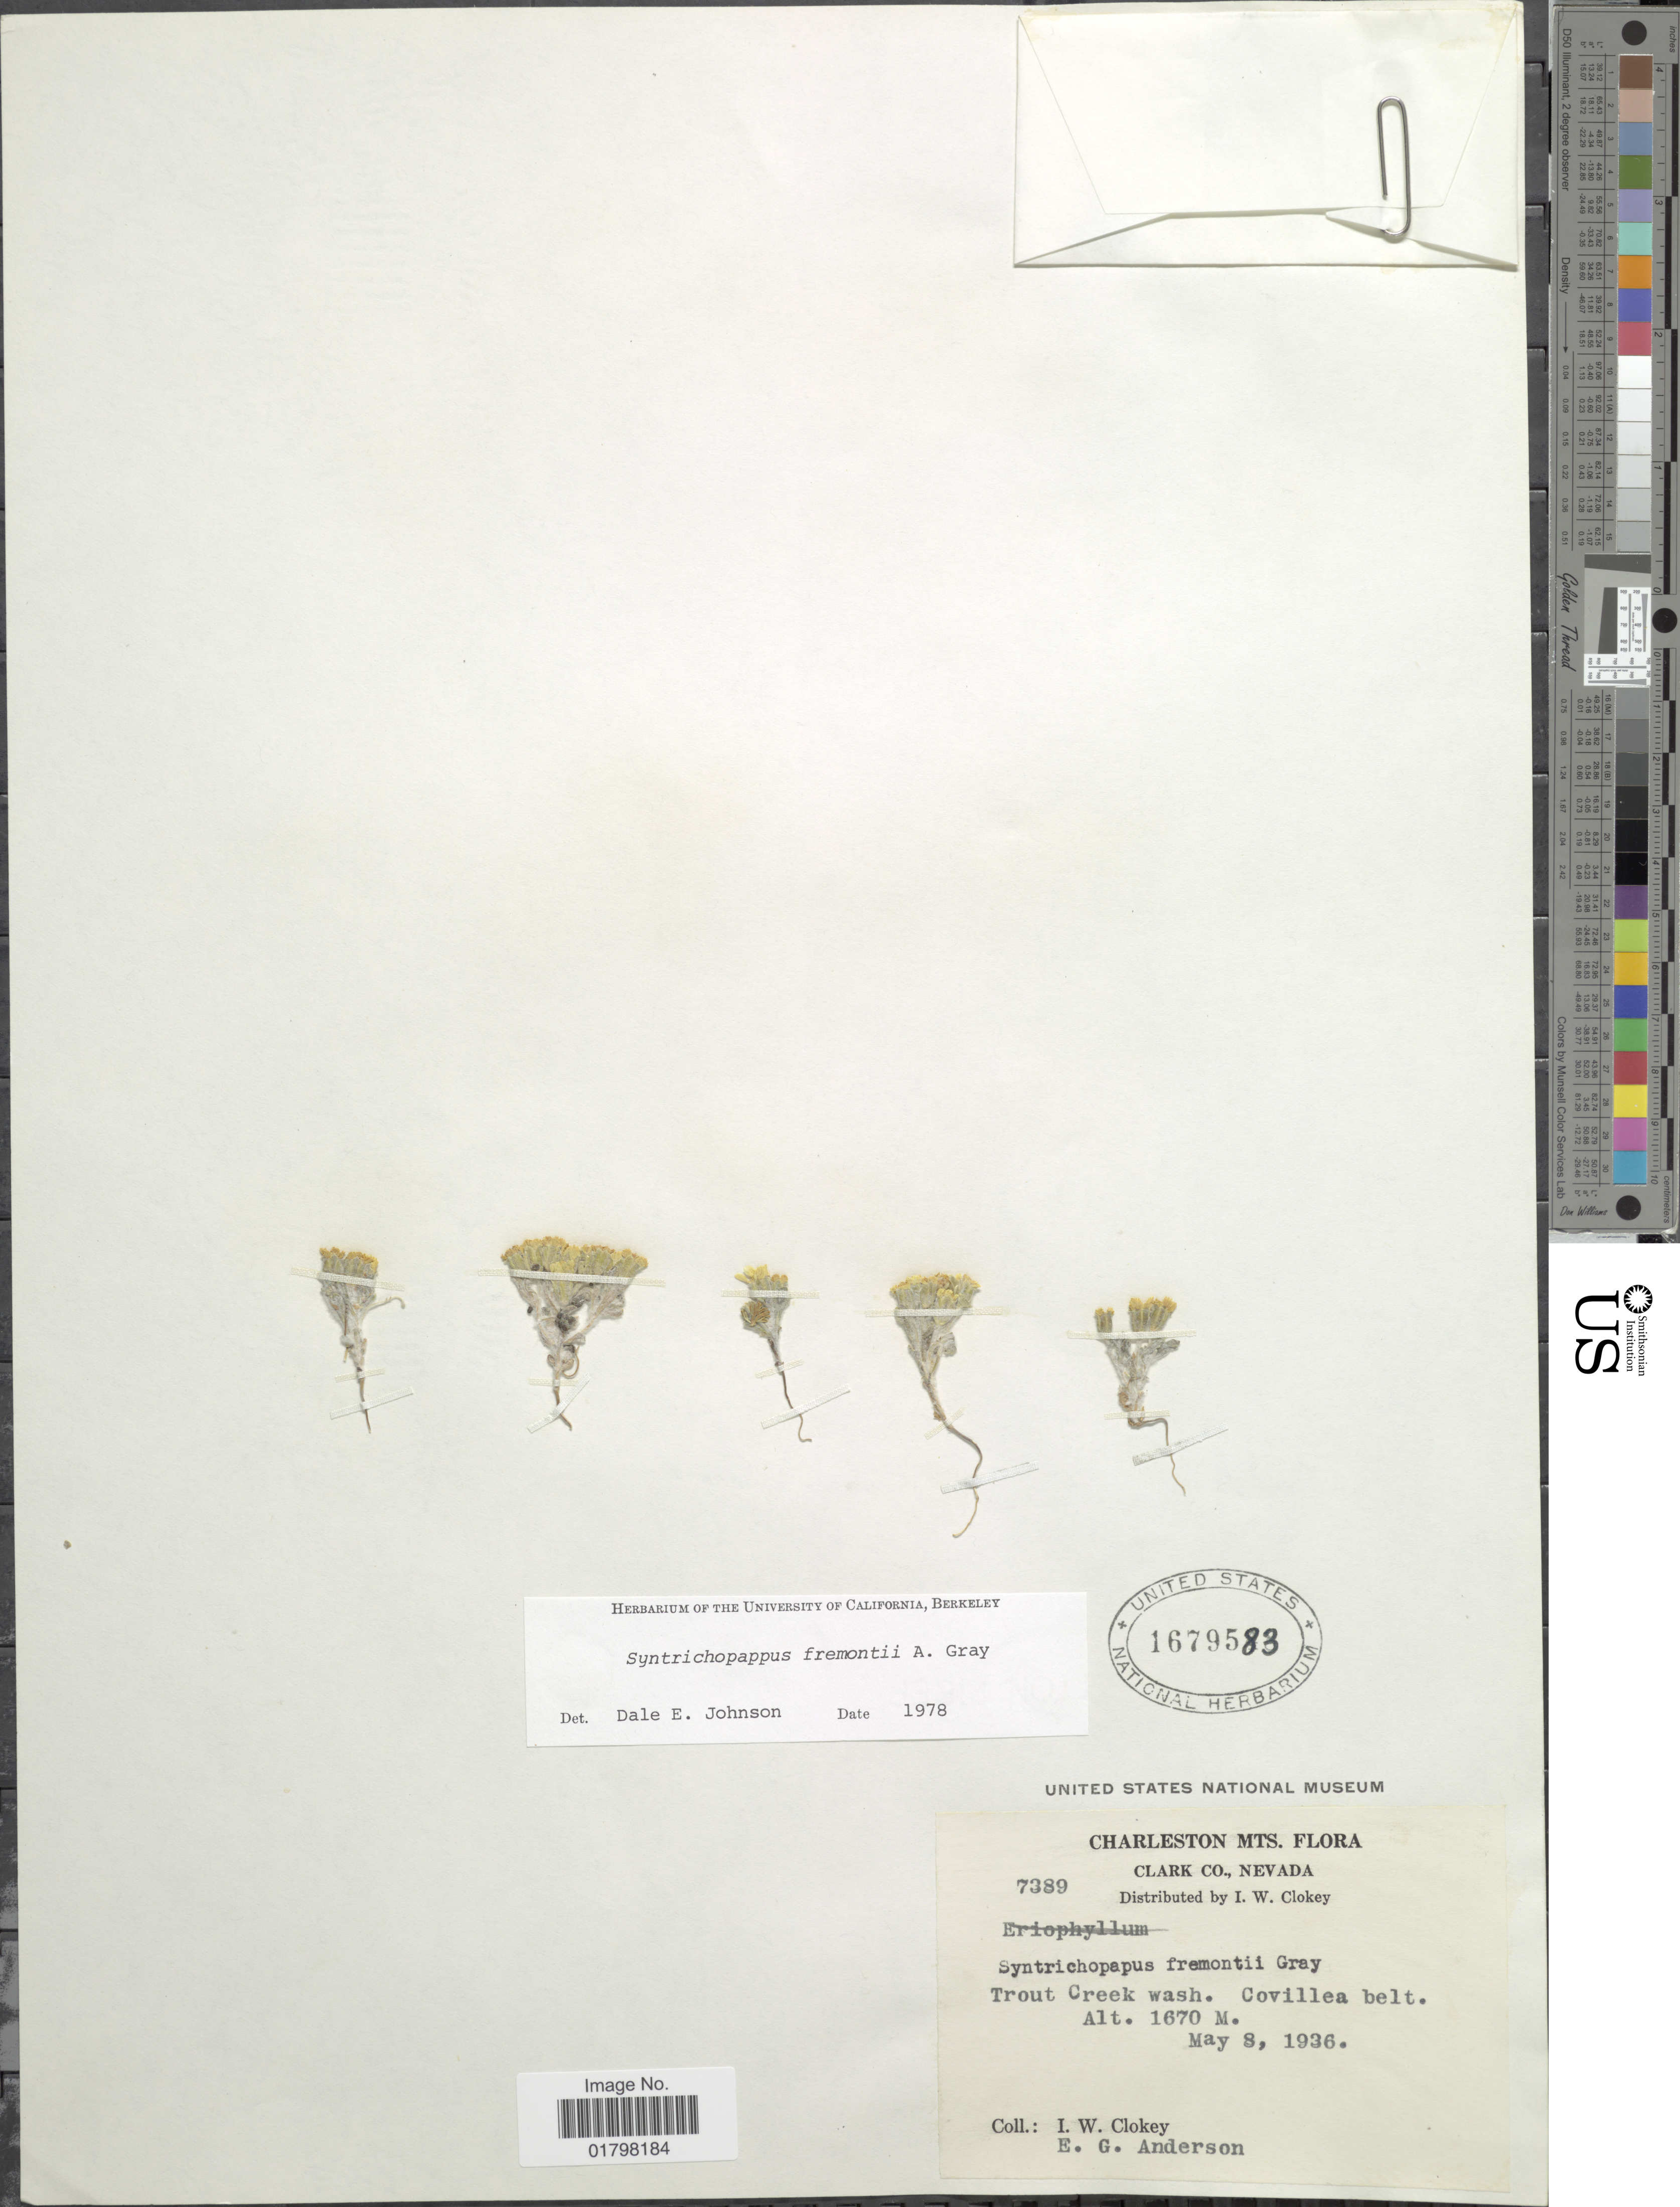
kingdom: Plantae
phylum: Tracheophyta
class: Magnoliopsida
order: Asterales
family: Asteraceae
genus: Syntrichopappus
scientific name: Syntrichopappus fremontii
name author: A. Gray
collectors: I. W. Clokey & E. G. Anderson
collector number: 7389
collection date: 1936-05-08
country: United States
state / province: Nevada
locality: Charleston Mts. Clark Co., Nevada. Trout Creek Wash. Covillea belt.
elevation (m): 1670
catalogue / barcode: US 1679583